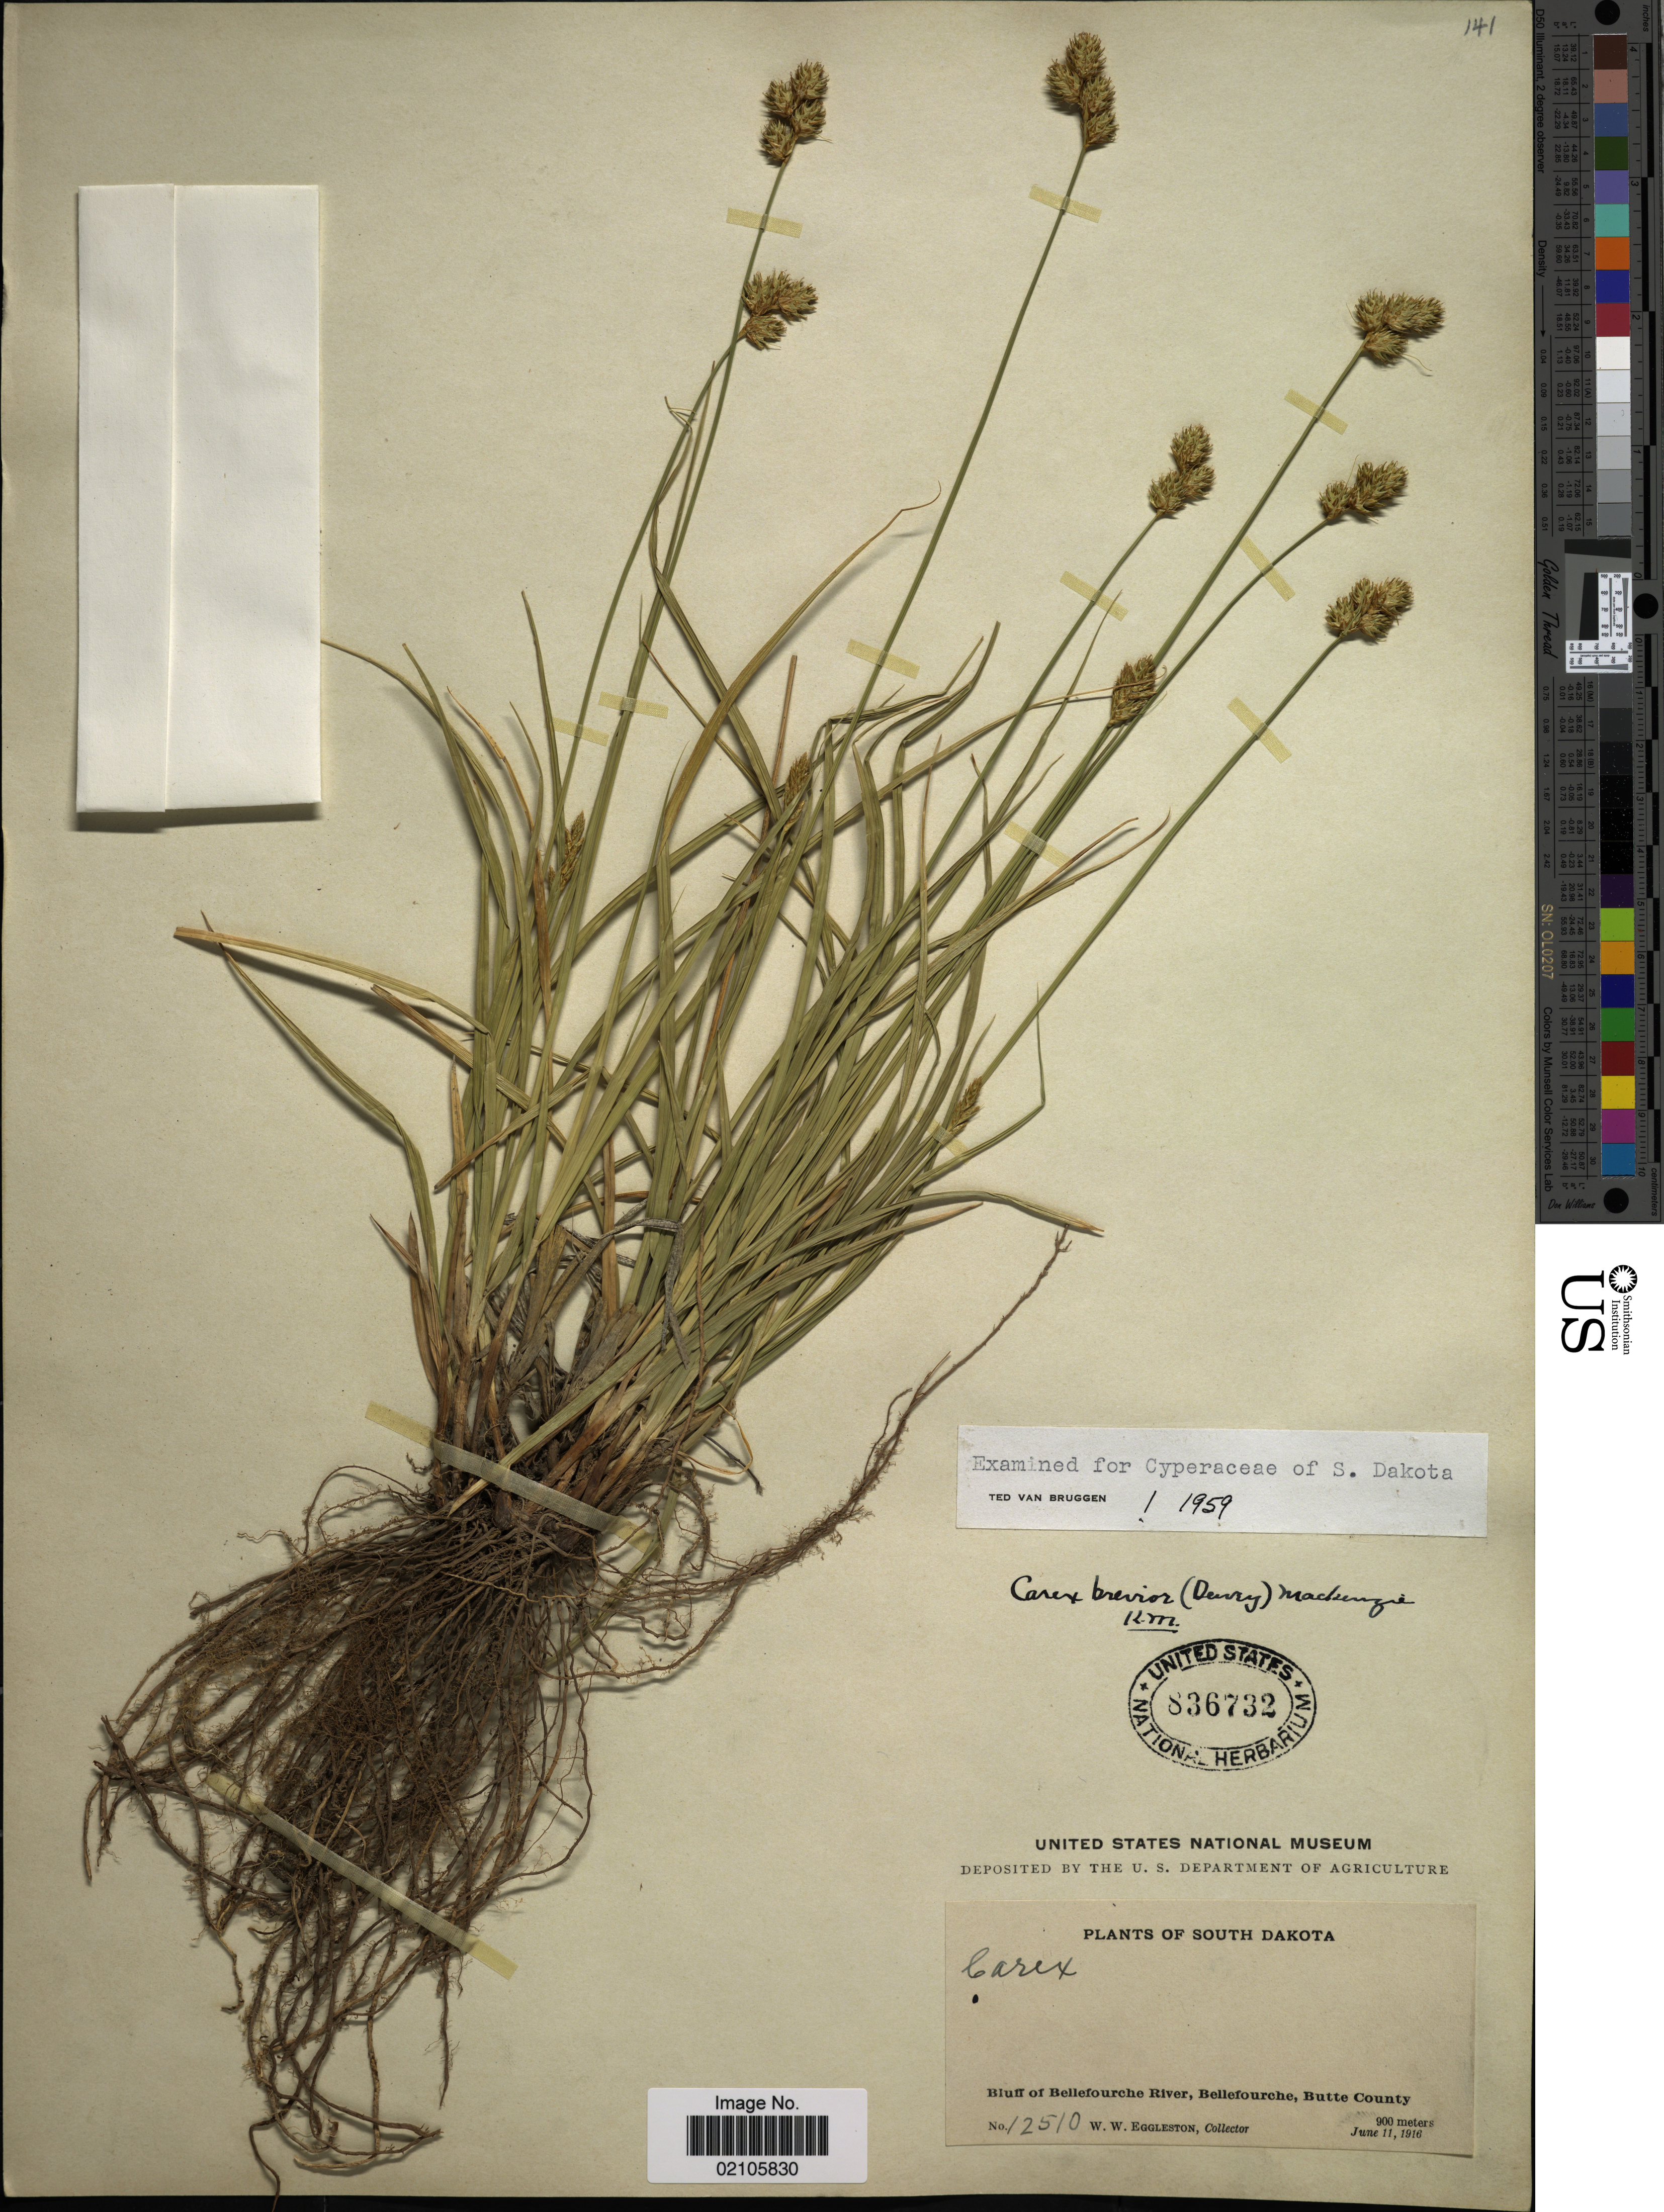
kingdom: Plantae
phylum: Tracheophyta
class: Liliopsida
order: Poales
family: Cyperaceae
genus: Carex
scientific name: Carex brevior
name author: (Dewey) Mack. ex Lunell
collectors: W. W. Eggleston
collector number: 12510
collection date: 1916-06-11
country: United States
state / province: South Dakota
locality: Bluff of Bellefourche River, Bellefourche, Butte County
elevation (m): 900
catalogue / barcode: US 836732